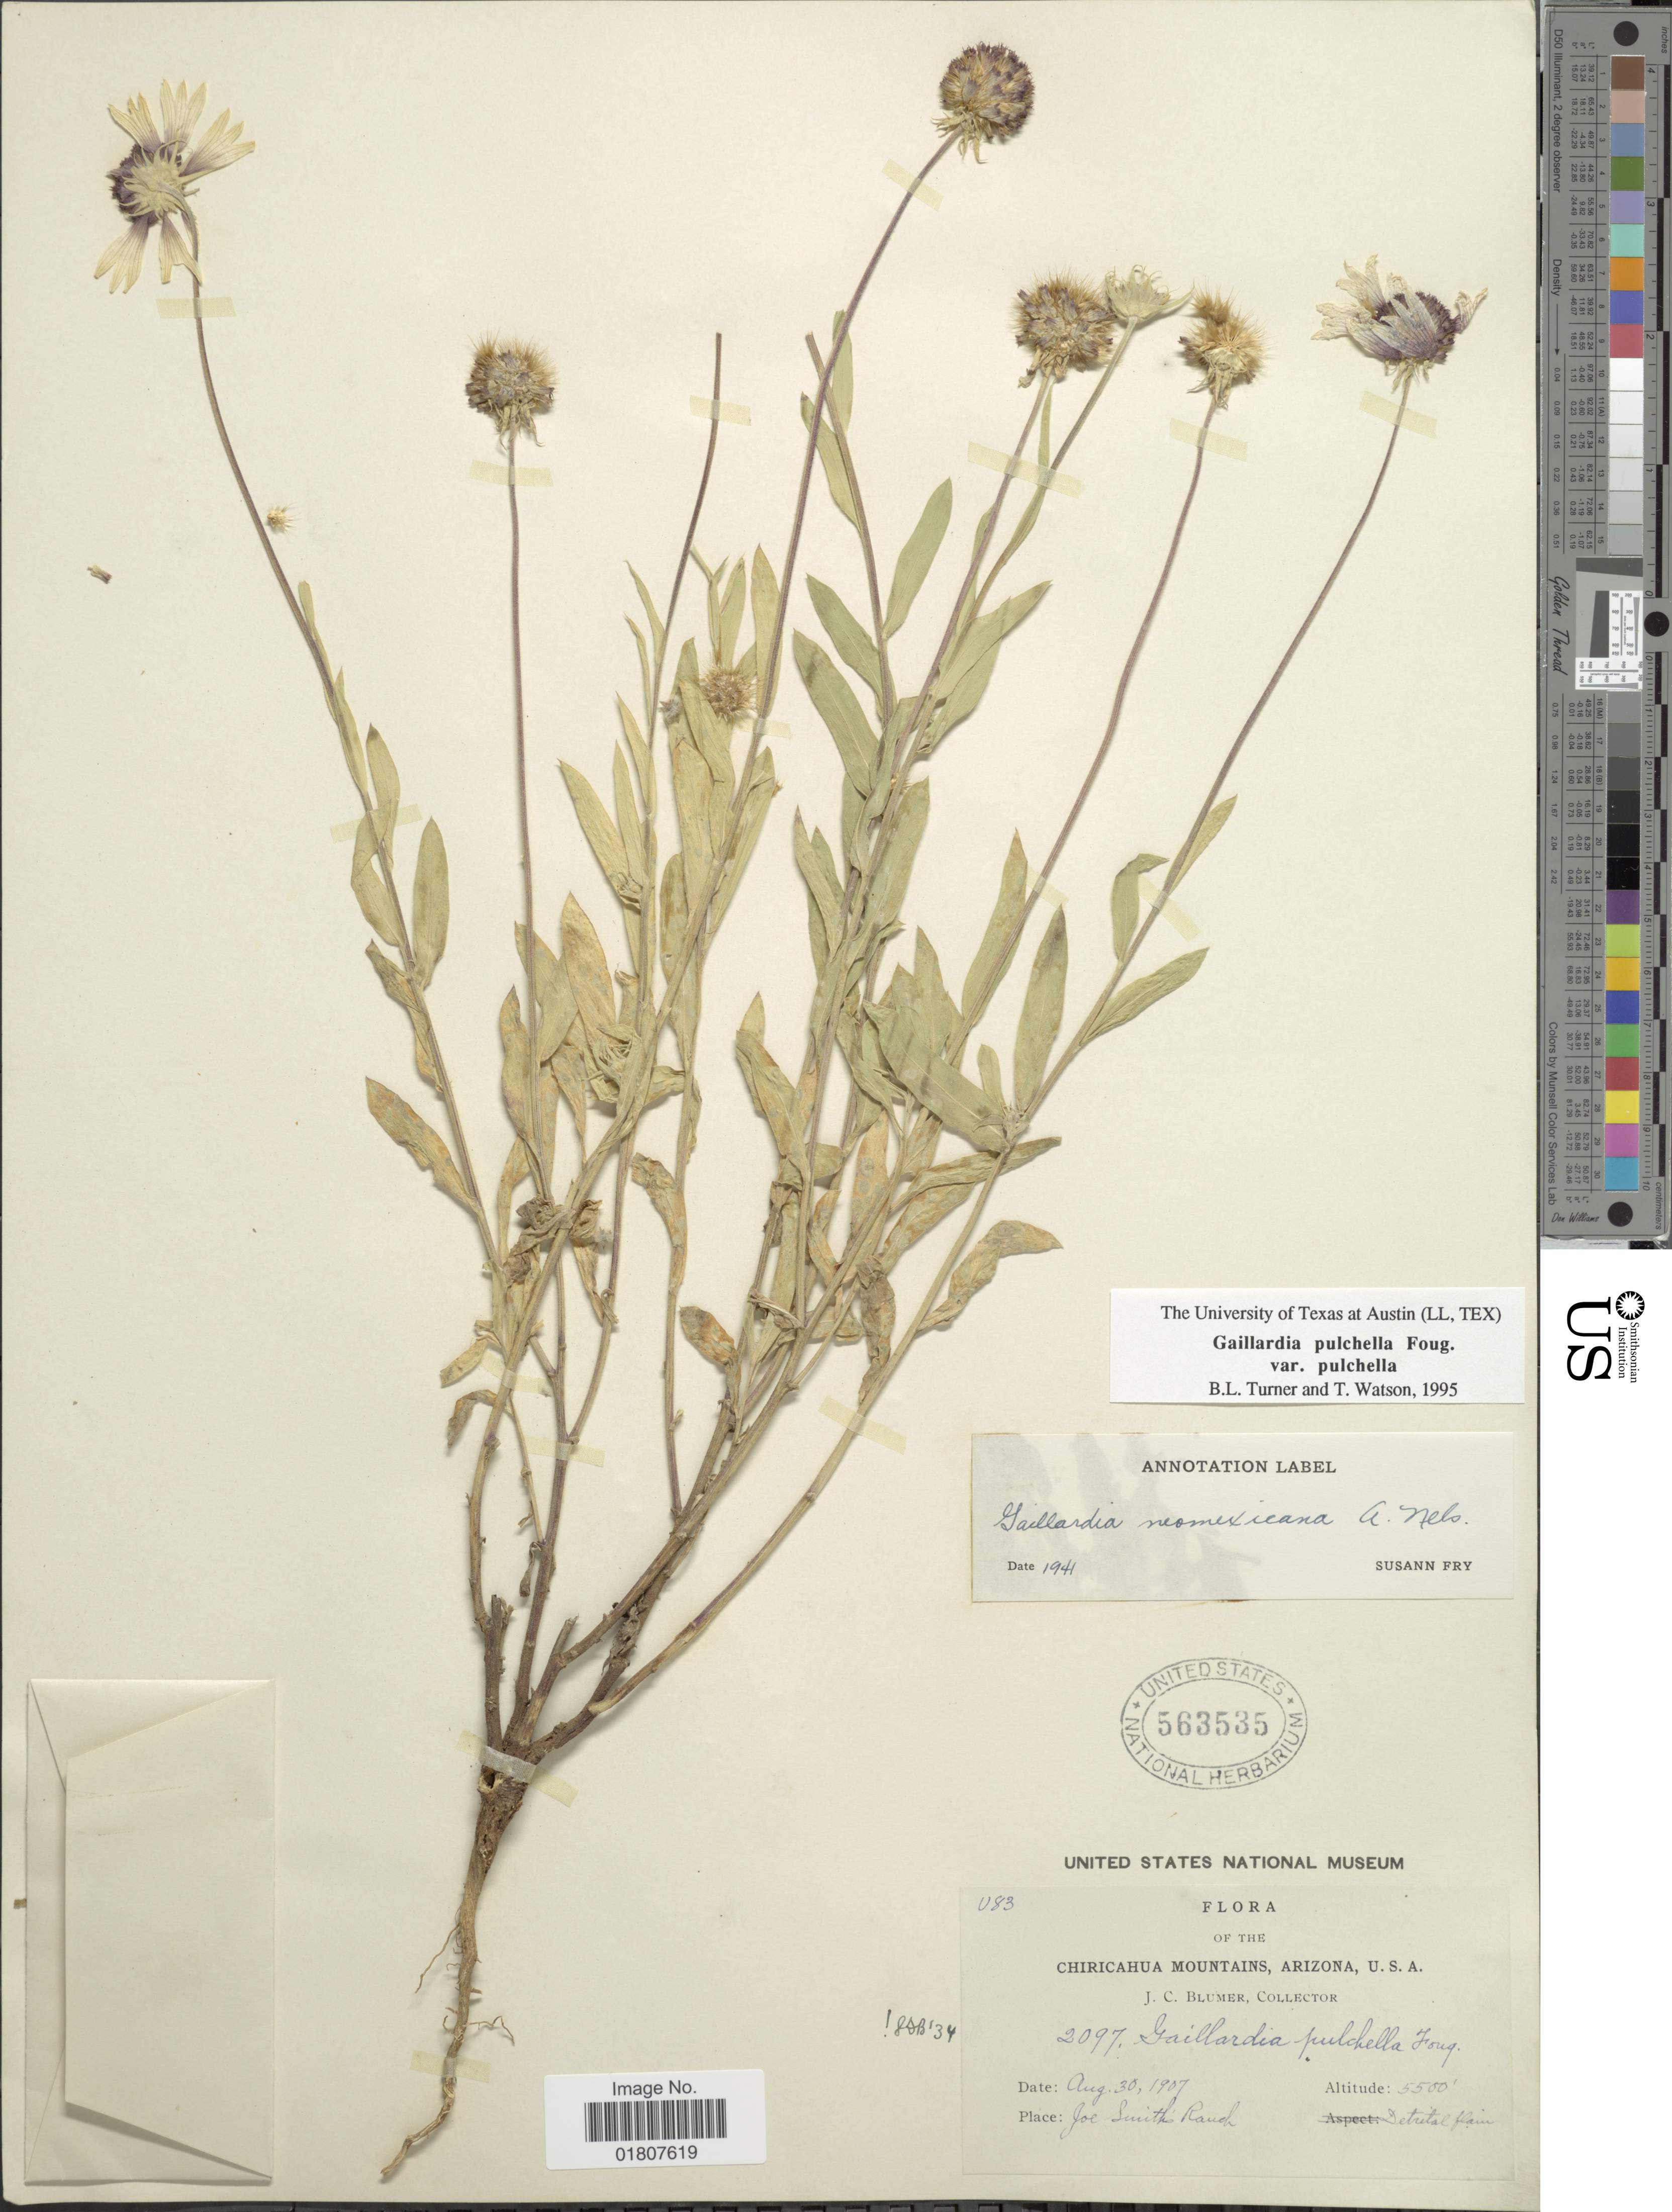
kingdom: Plantae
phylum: Tracheophyta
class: Magnoliopsida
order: Asterales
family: Asteraceae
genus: Gaillardia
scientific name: Gaillardia pulchella var. pulchella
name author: Foug.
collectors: J. C. Blumer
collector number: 2097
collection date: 1907-08-30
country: United States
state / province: Arizona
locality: Chiricahua Mountains, Arizona, U.S.A. Joe Smith Ranch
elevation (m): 1676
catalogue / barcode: US 563535